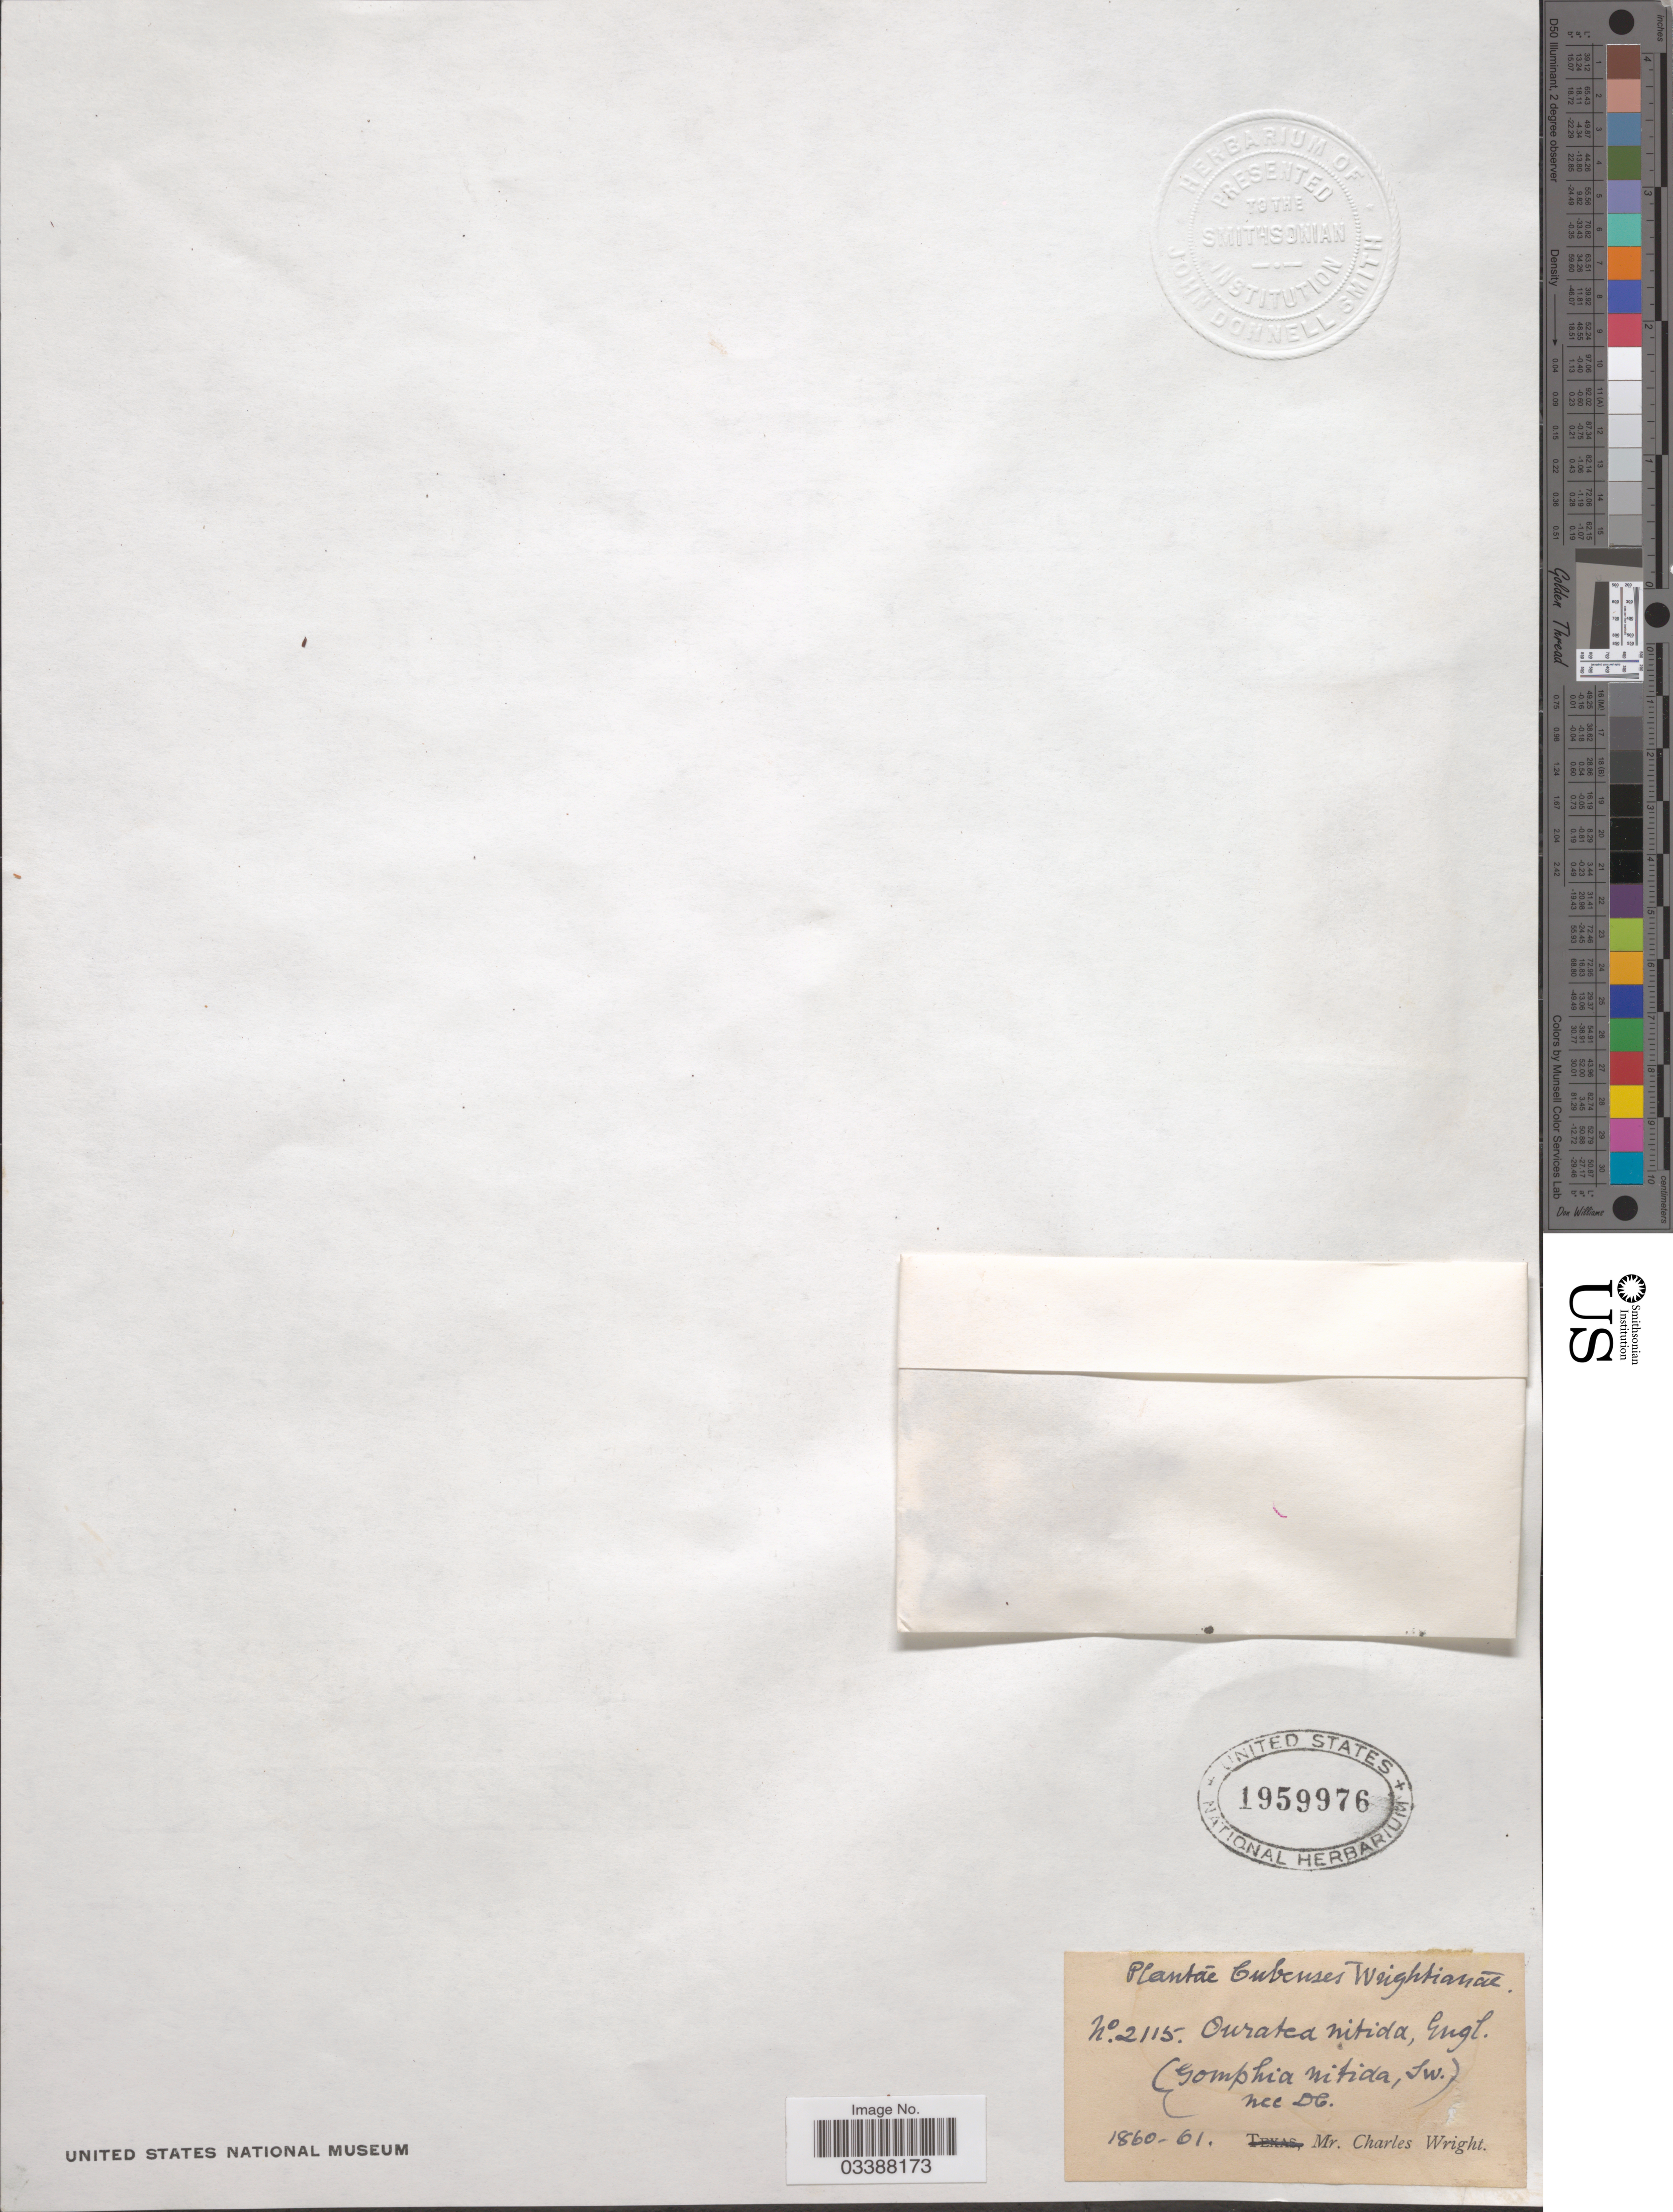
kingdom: Plantae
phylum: Tracheophyta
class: Magnoliopsida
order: Malpighiales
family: Ochnaceae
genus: Ouratea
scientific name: Ouratea nitida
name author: (Sw.) Engl.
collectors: C. Wright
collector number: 2115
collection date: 1860/1861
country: Cuba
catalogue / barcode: US 1959976